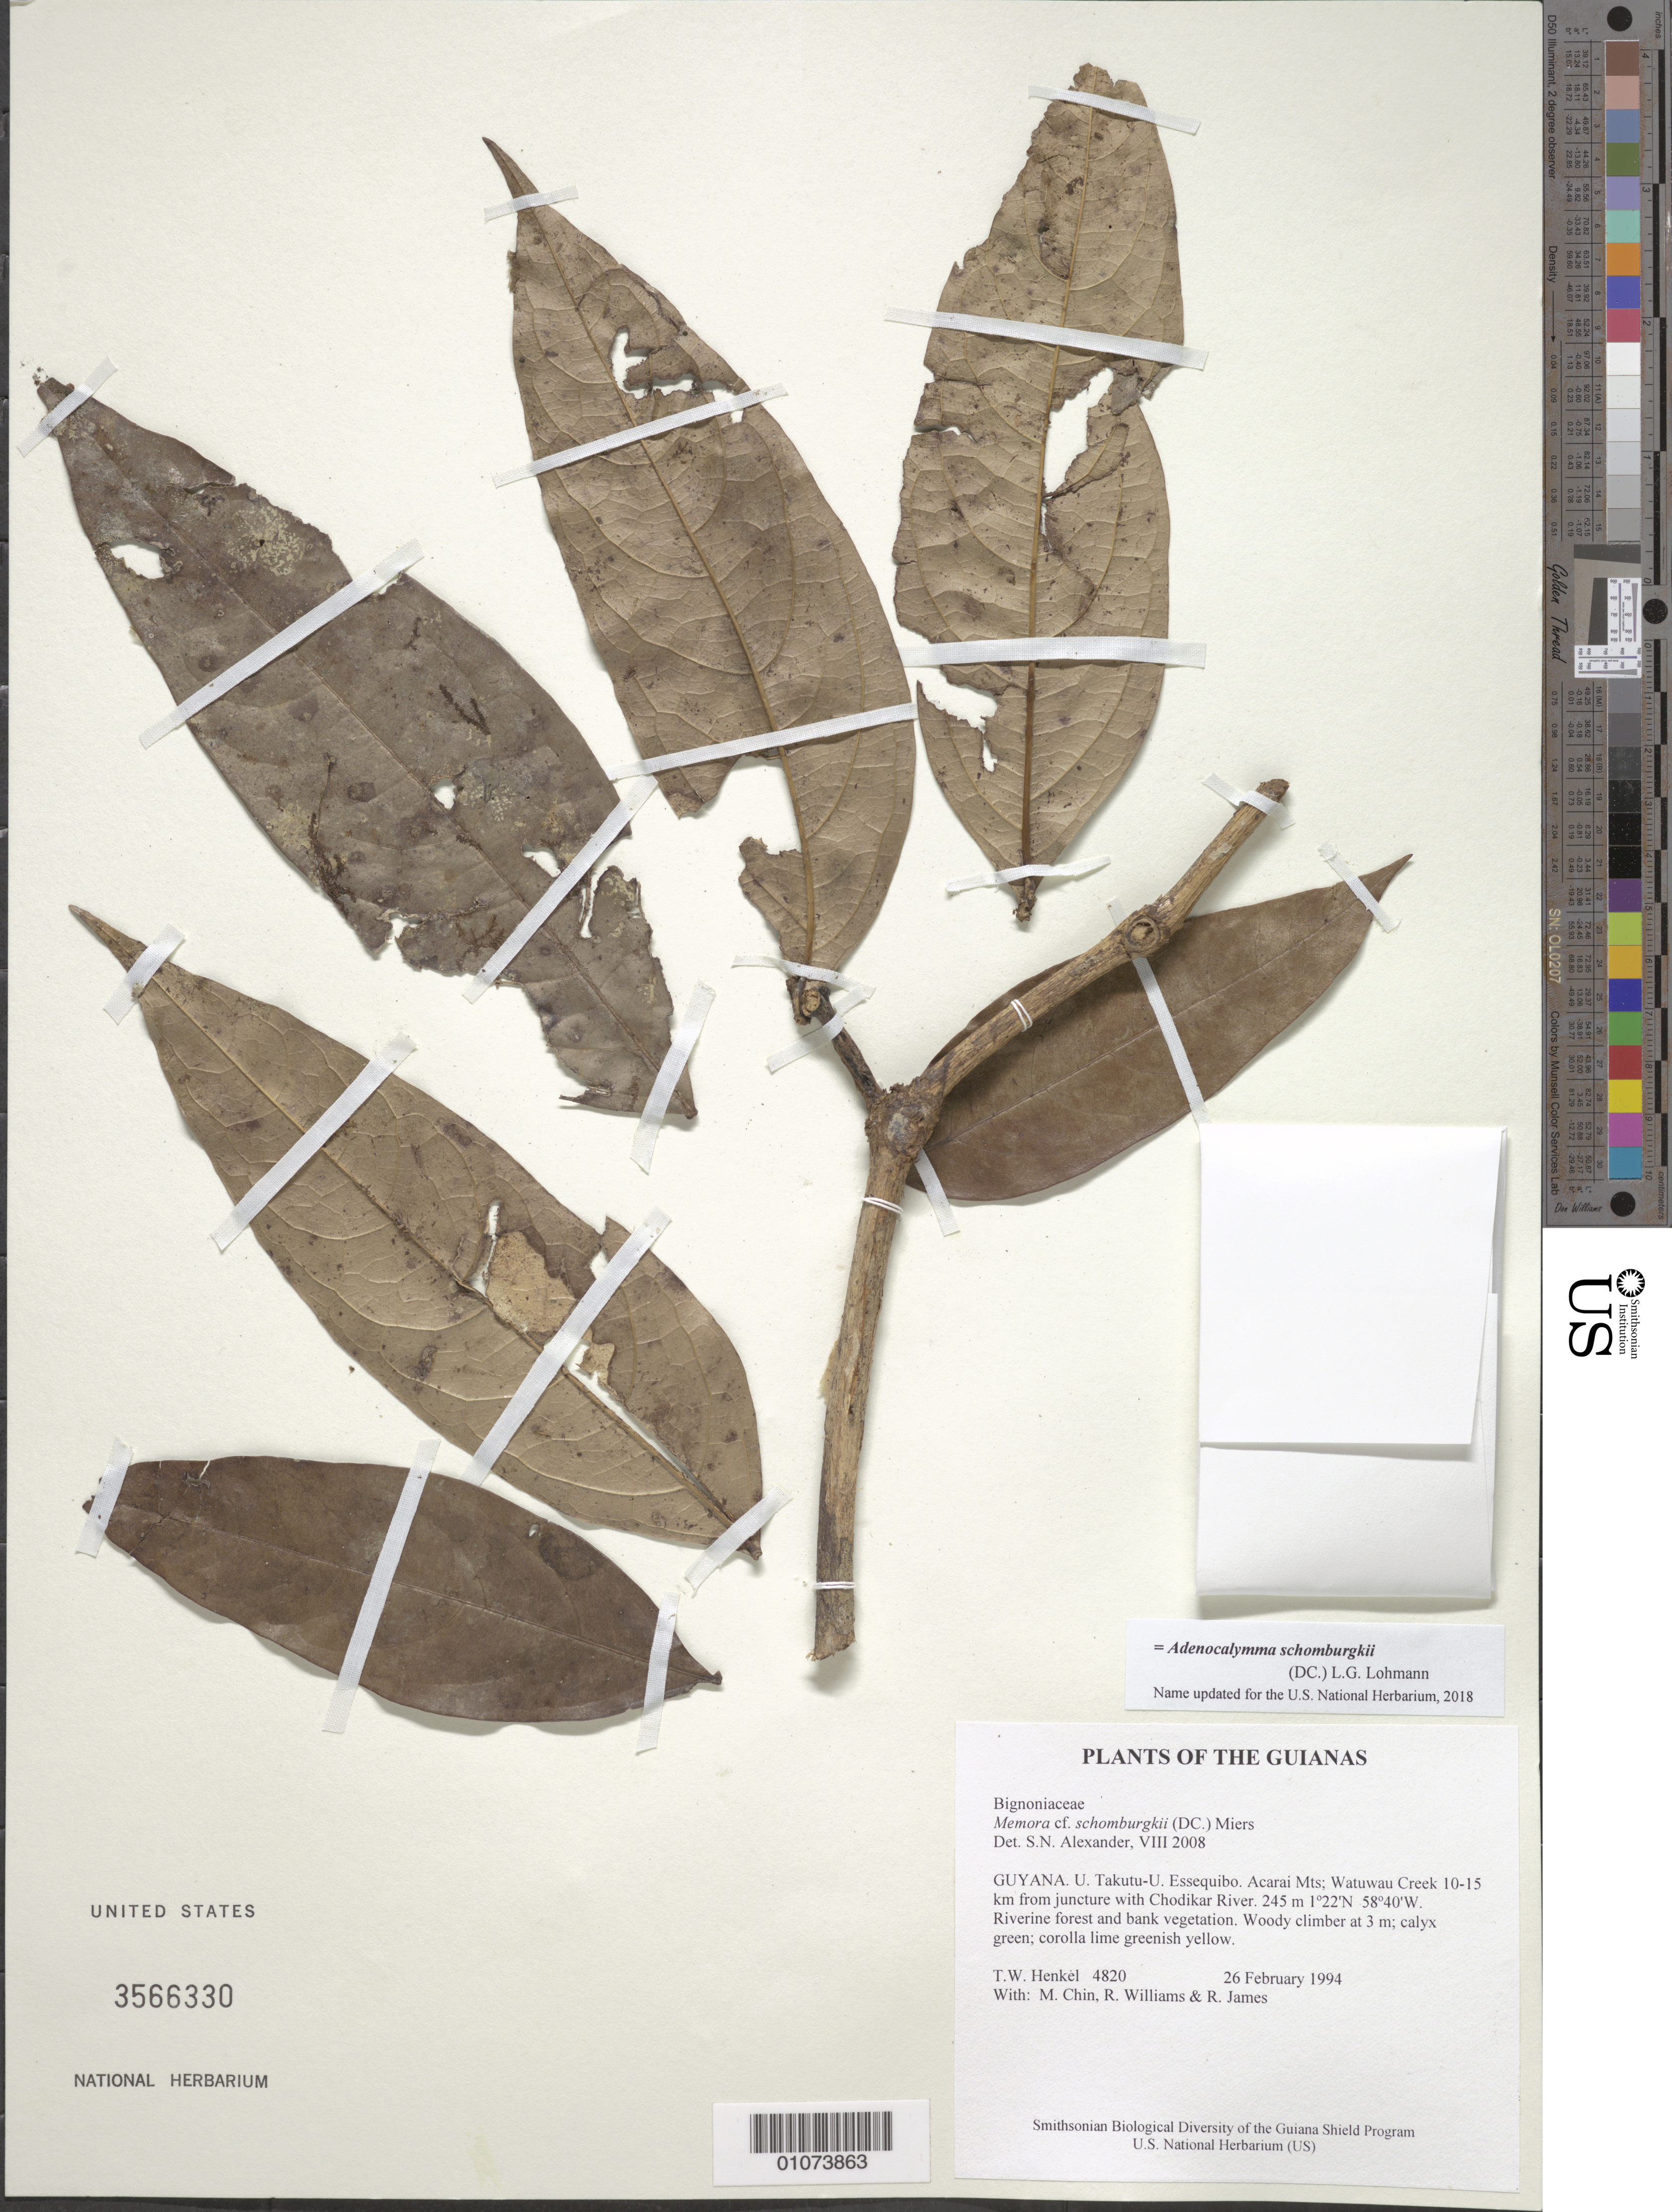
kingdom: Plantae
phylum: Tracheophyta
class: Magnoliopsida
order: Lamiales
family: Bignoniaceae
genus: Adenocalymma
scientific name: Adenocalymma schomburgkii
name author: (DC.) L.G. Lohmann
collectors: T. Henkel, M. Chin, R. Williams & R. James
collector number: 4820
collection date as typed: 26 February 1994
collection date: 1994-02-26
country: Guyana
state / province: U. Takutu-U. Essequibo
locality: Acarai Mts; Watuwau Creek 10-15 km from juncture with Chodikar River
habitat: Riverine forest and bank vegetation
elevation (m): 245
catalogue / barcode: US 3566330